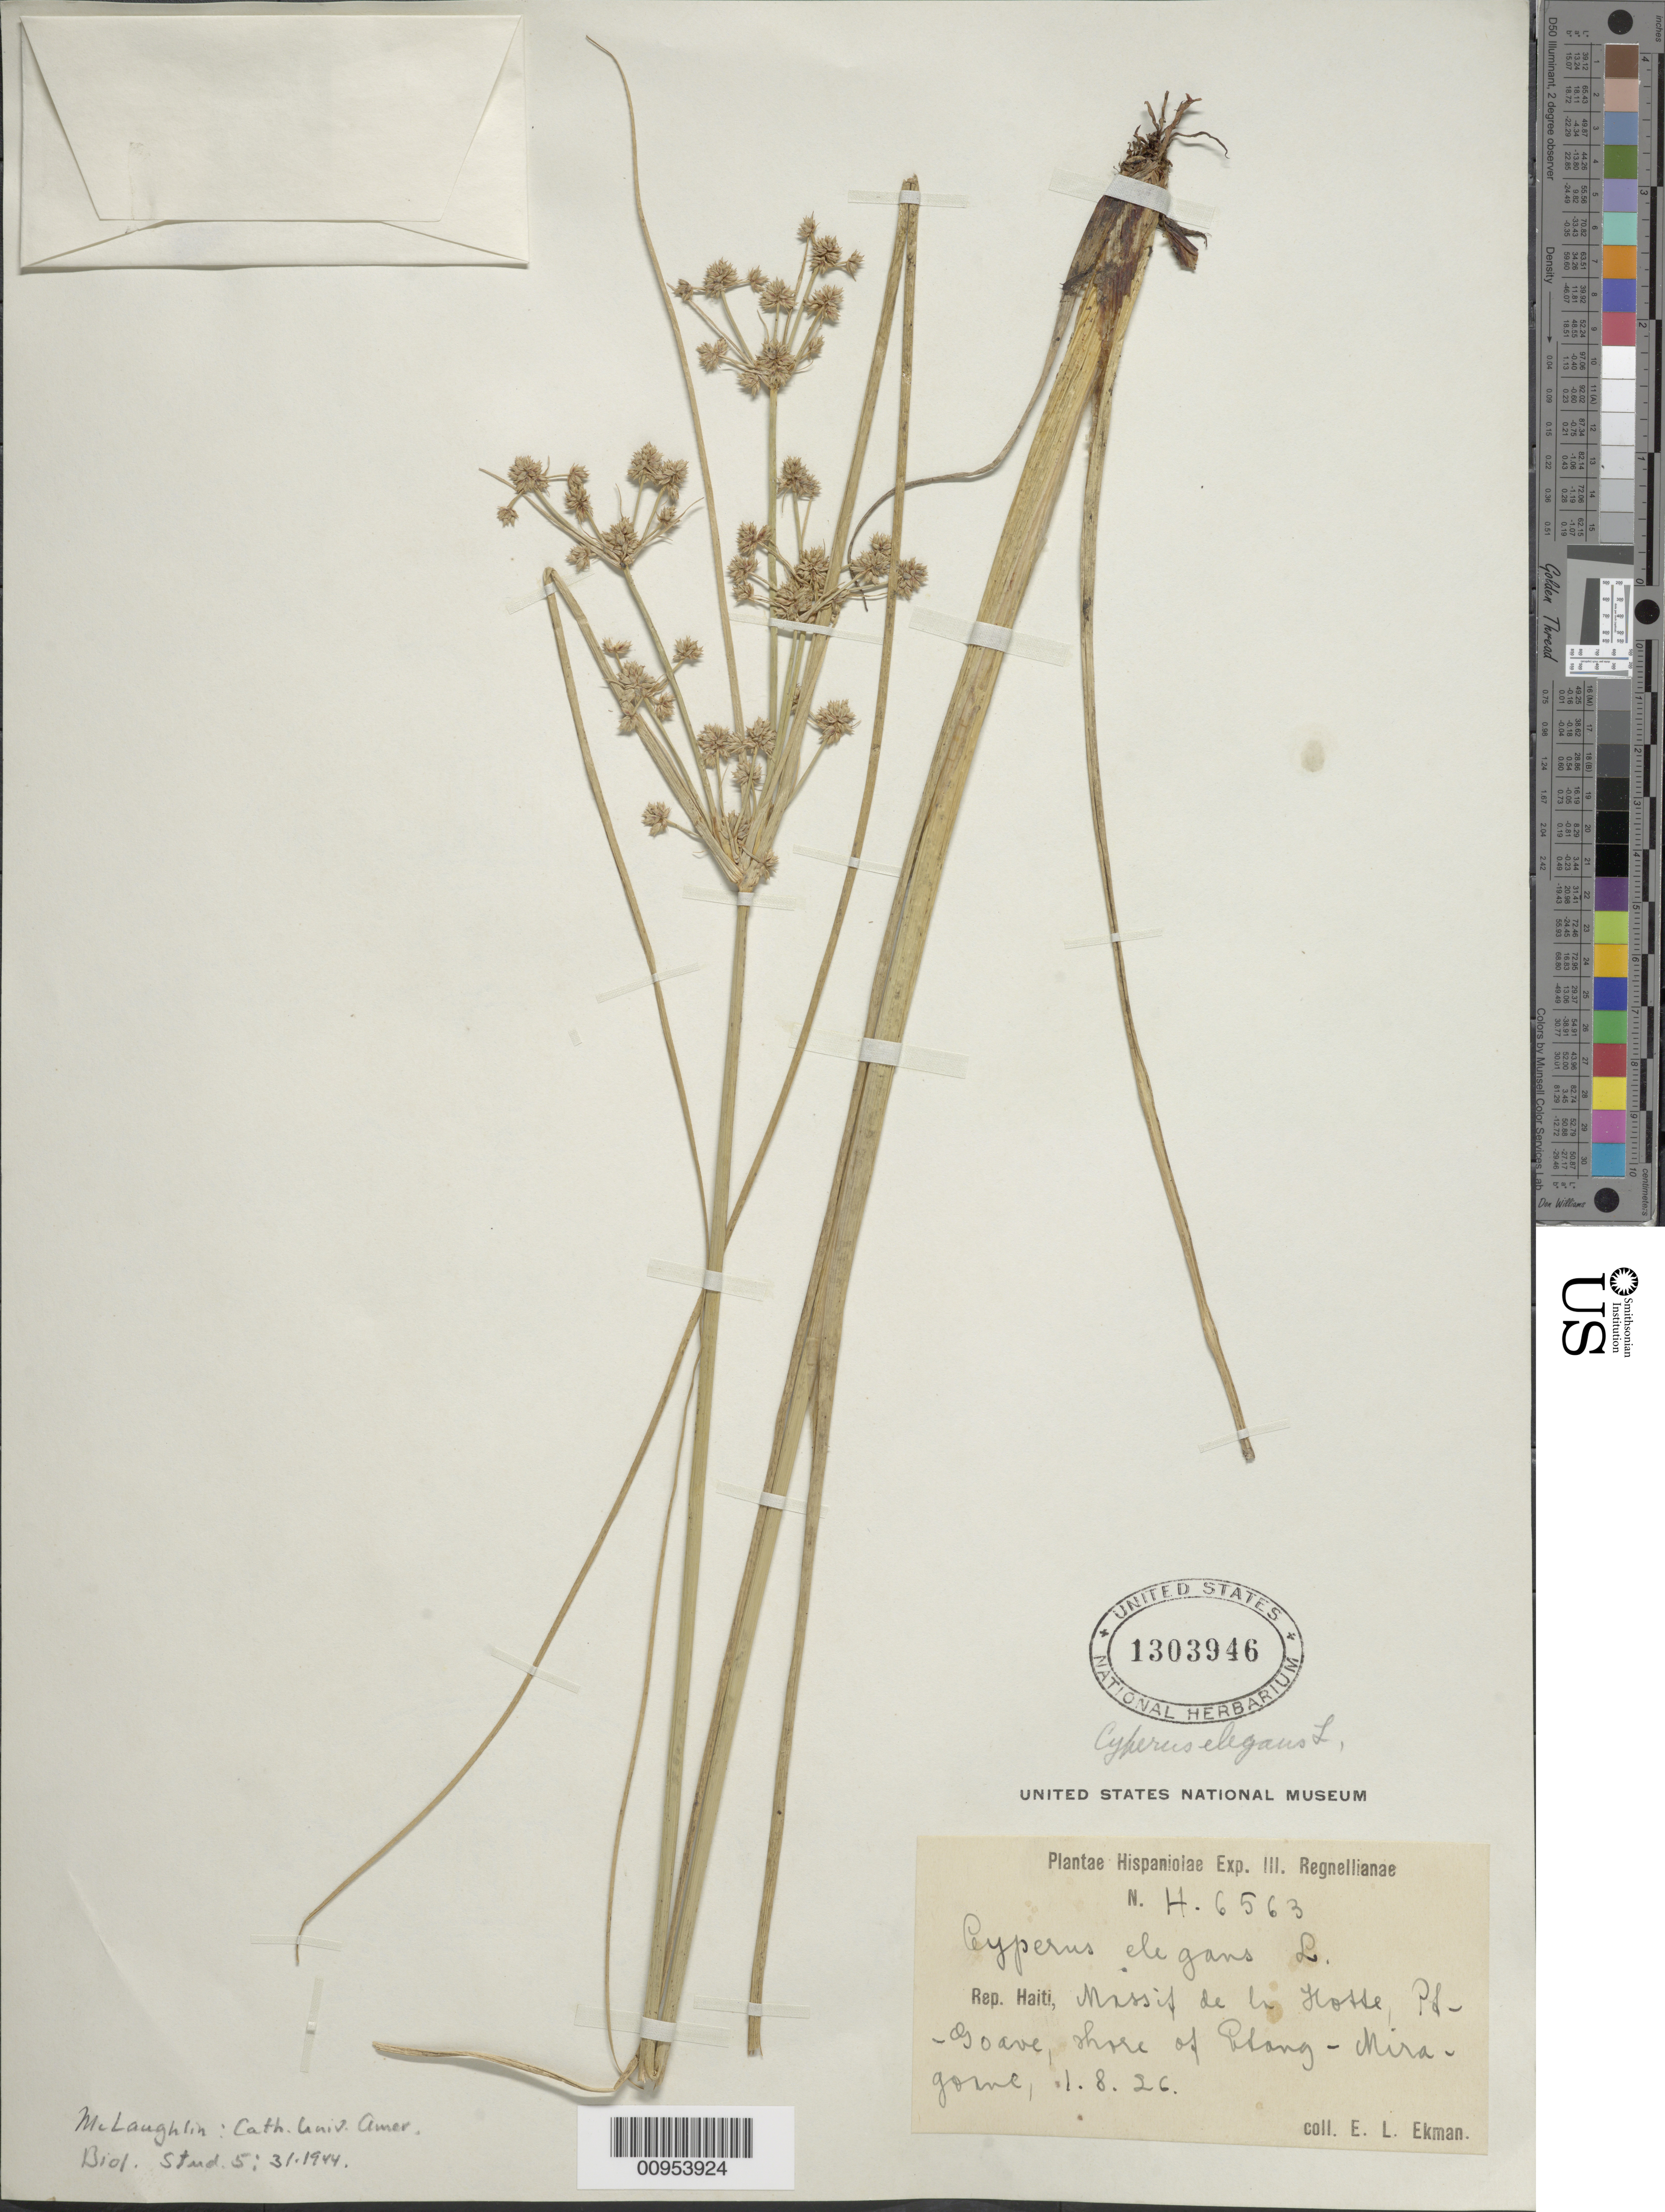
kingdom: Plantae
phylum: Tracheophyta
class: Liliopsida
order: Poales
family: Cyperaceae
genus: Cyperus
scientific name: Cyperus elegans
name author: L.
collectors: E. L. Ekman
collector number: H 6563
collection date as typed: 01 Aug 1926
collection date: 1926-08-01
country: Haiti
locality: Massif de la Hotte, Pt. Goave, shore of Etange Miragoane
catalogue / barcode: US 1303946